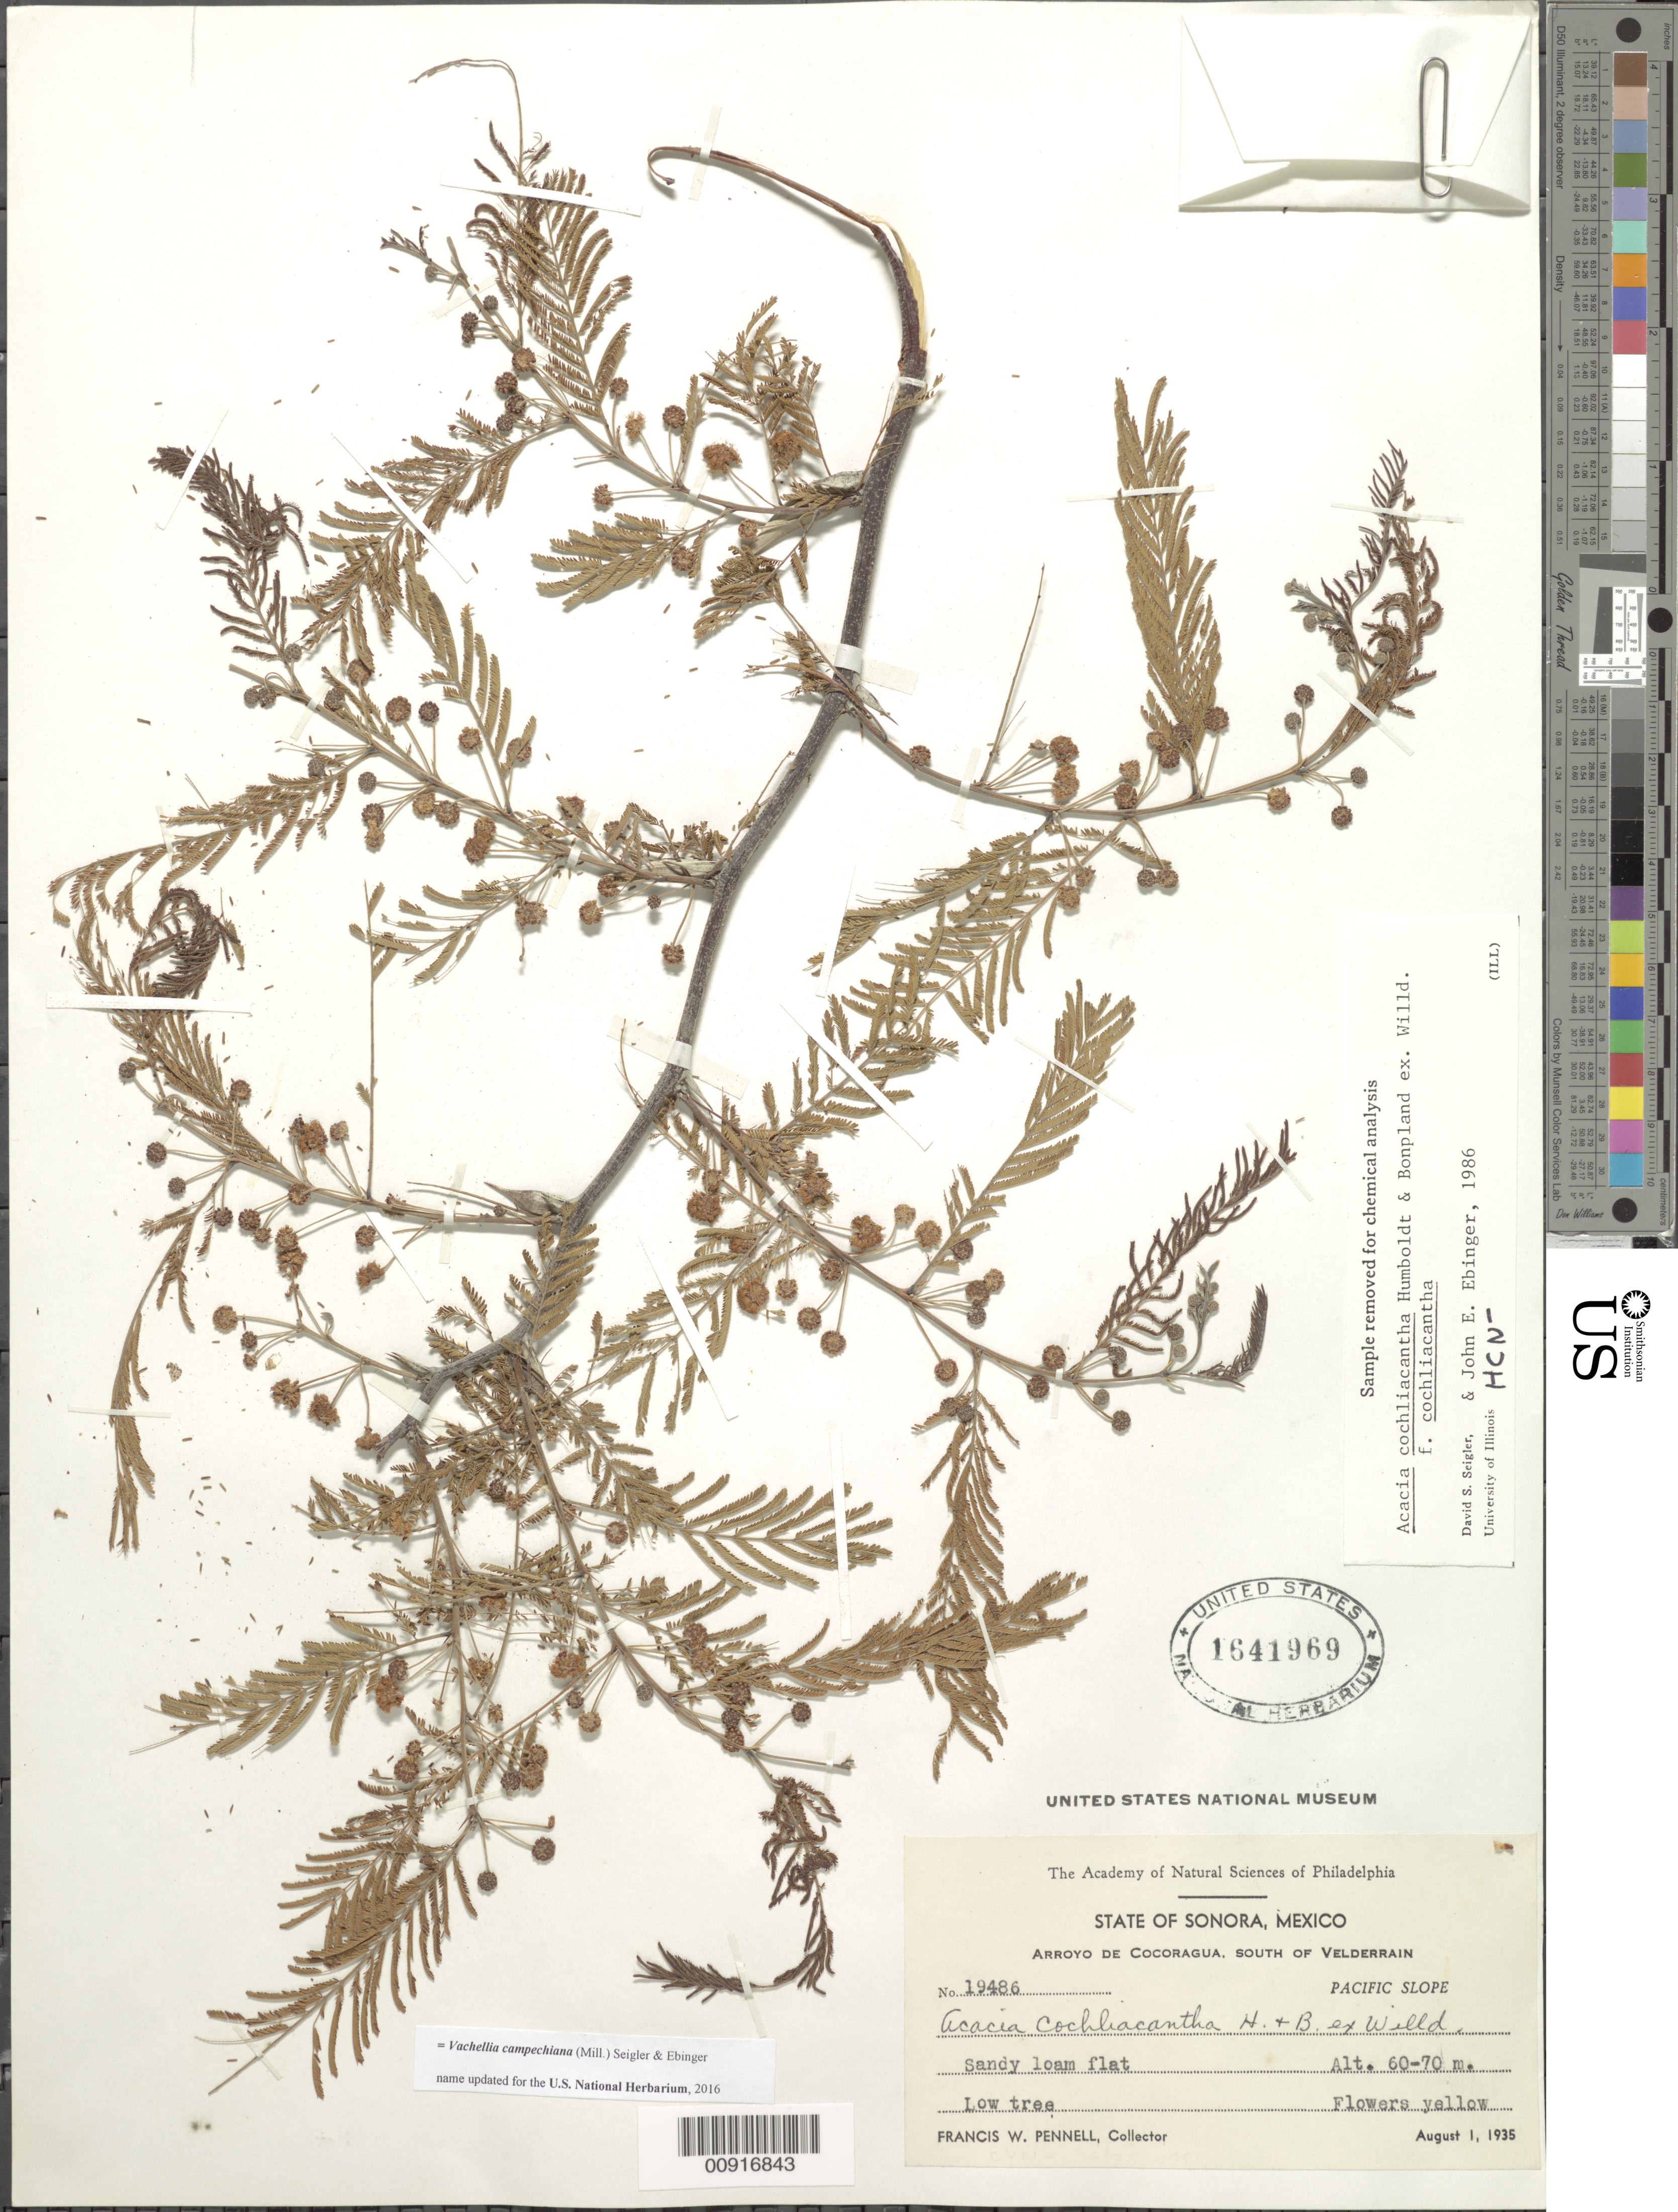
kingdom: Plantae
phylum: Tracheophyta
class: Magnoliopsida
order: Fabales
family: Fabaceae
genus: Vachellia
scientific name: Vachellia campechiana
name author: (Mill.) Seigler & Ebinger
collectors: F. W. Pennell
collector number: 19486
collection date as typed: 01 Aug 1935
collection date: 1935-08-01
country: Mexico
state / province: Sonora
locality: Arroyo de Cocoragua, south of Velderrain. Pacific Slope, State of Sonora.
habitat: Sandy loam flat.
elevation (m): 70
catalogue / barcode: US 1641969